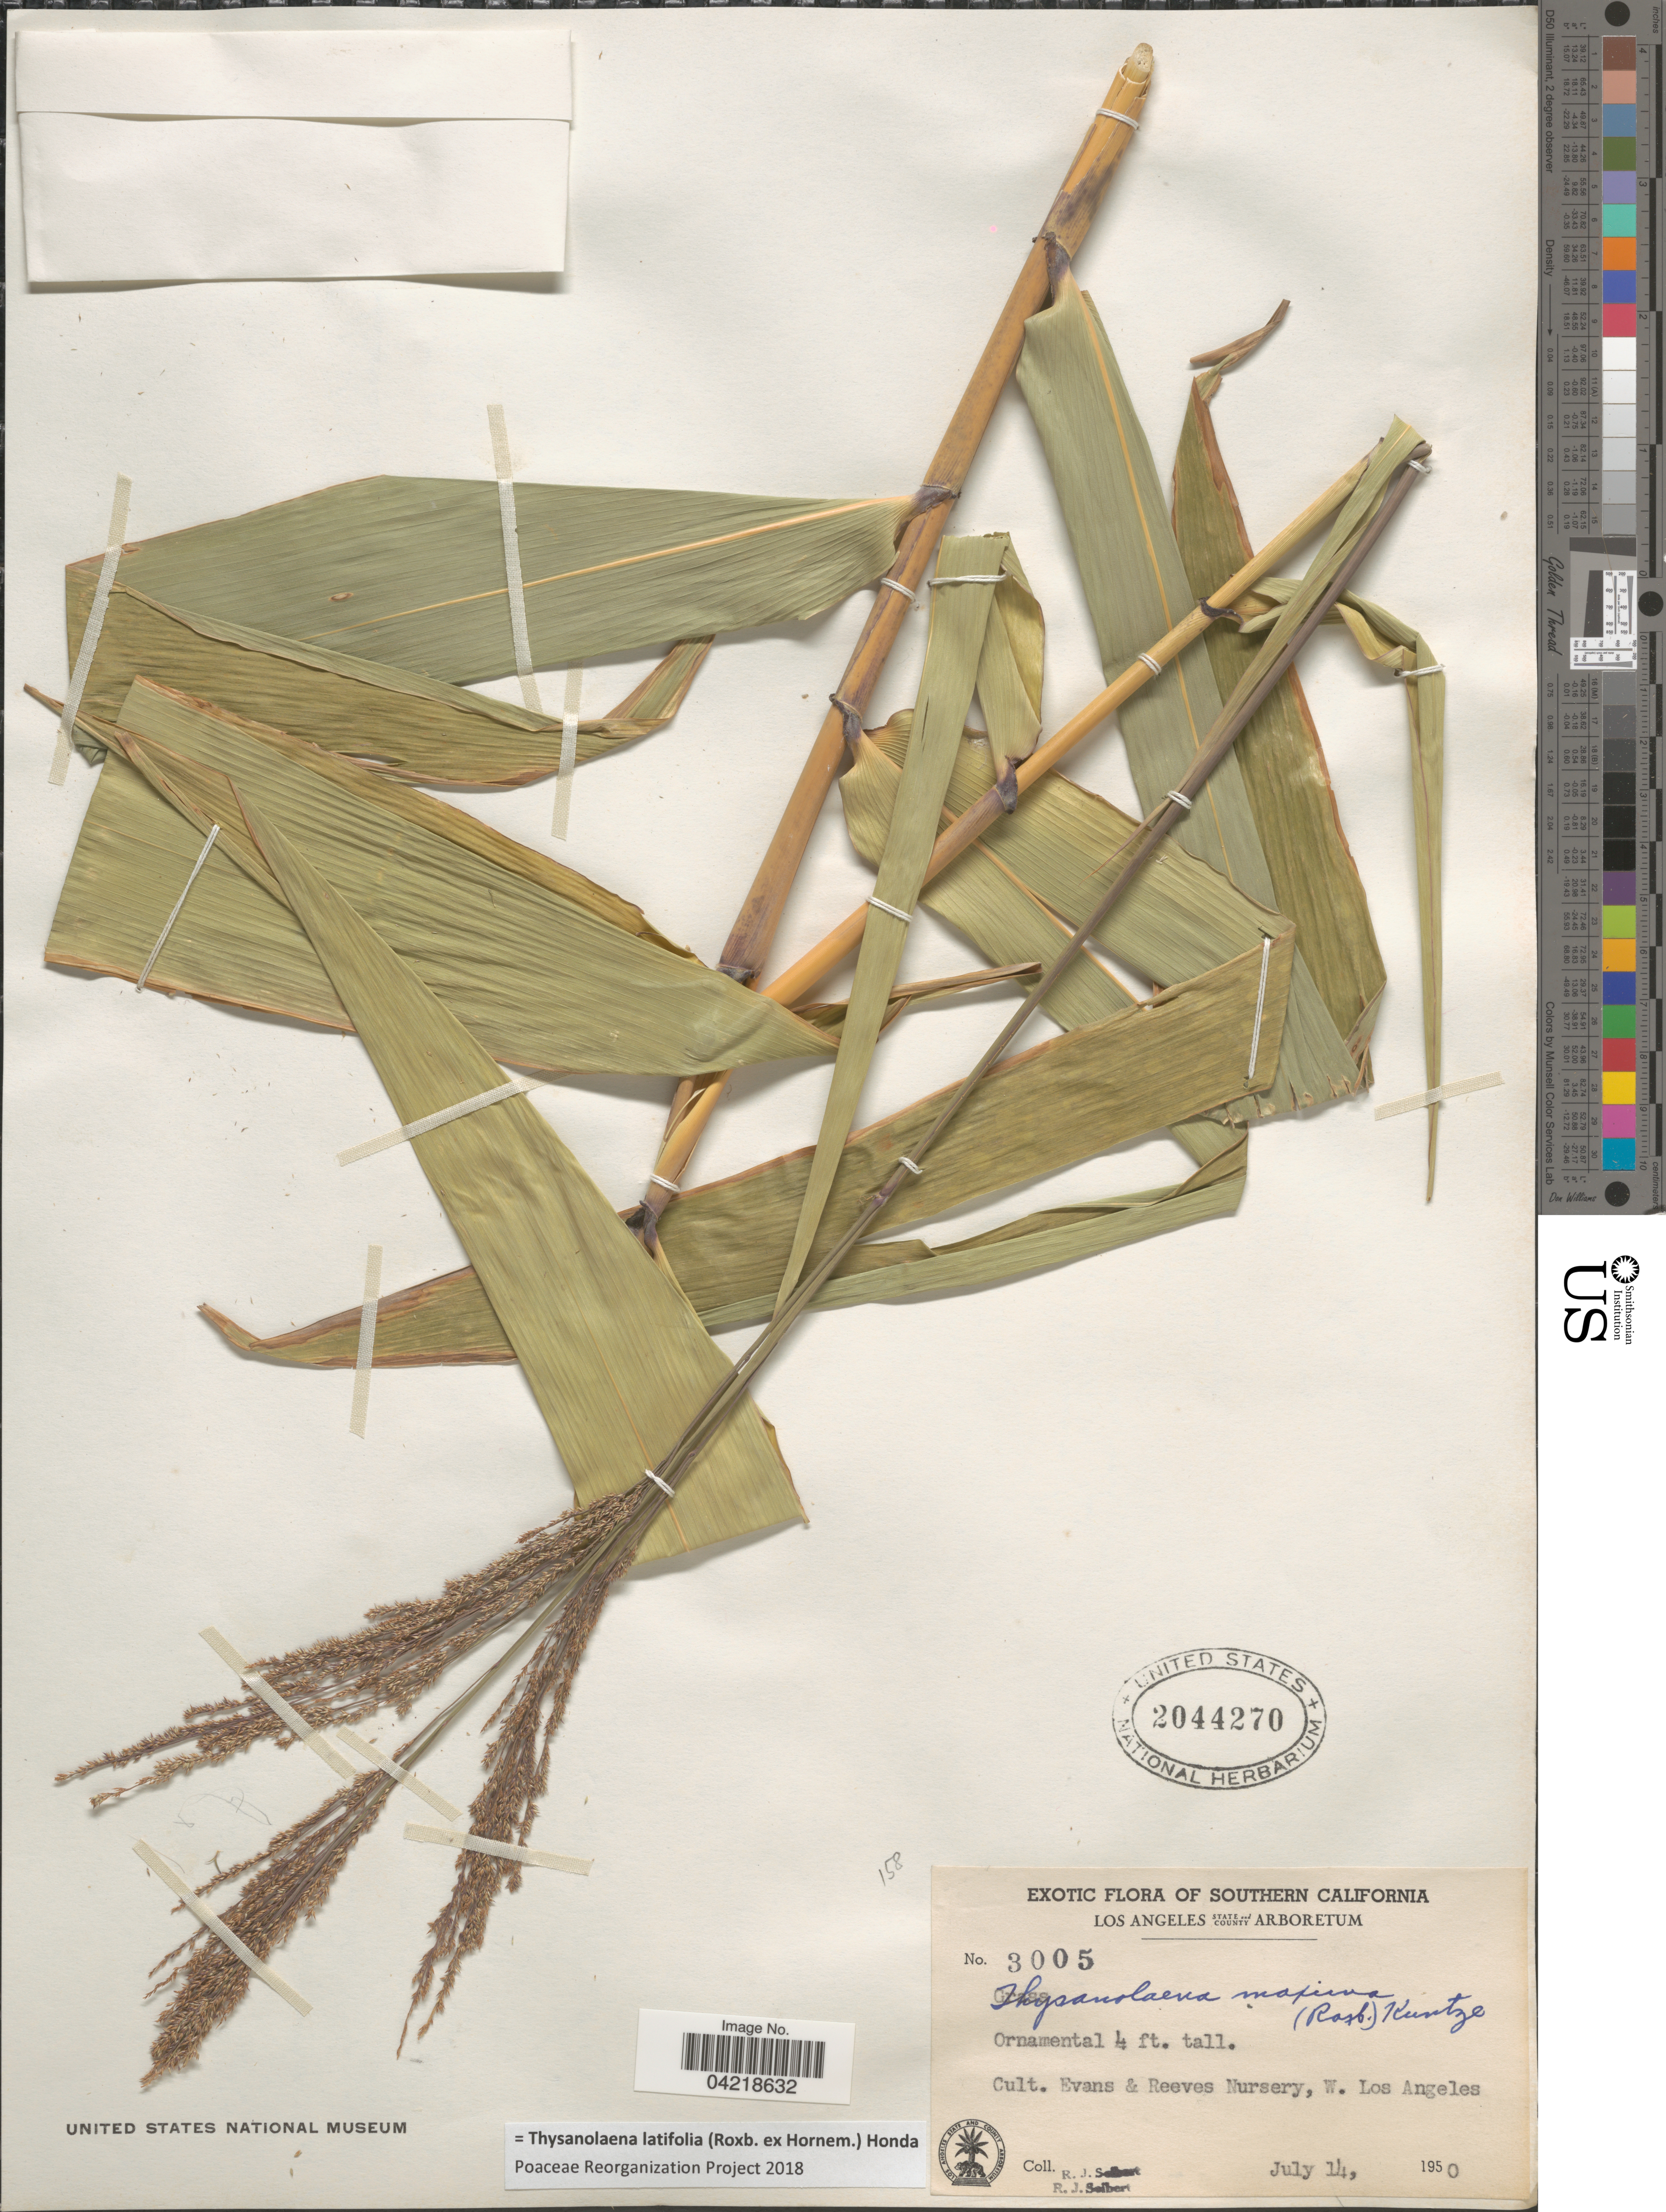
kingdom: Plantae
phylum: Tracheophyta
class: Liliopsida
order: Poales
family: Poaceae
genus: Thysanolaena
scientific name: Thysanolaena latifolia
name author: (Roxb. ex Hornem.) Honda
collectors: R. J. Seibert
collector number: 3005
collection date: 1950-07-14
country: United States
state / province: California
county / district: Los Angeles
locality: Southern California. State and County Los Angeles Arboretum. [unsure placement] Evans & Reeves Nursery, W. Los Angeles.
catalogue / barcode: US 2044270